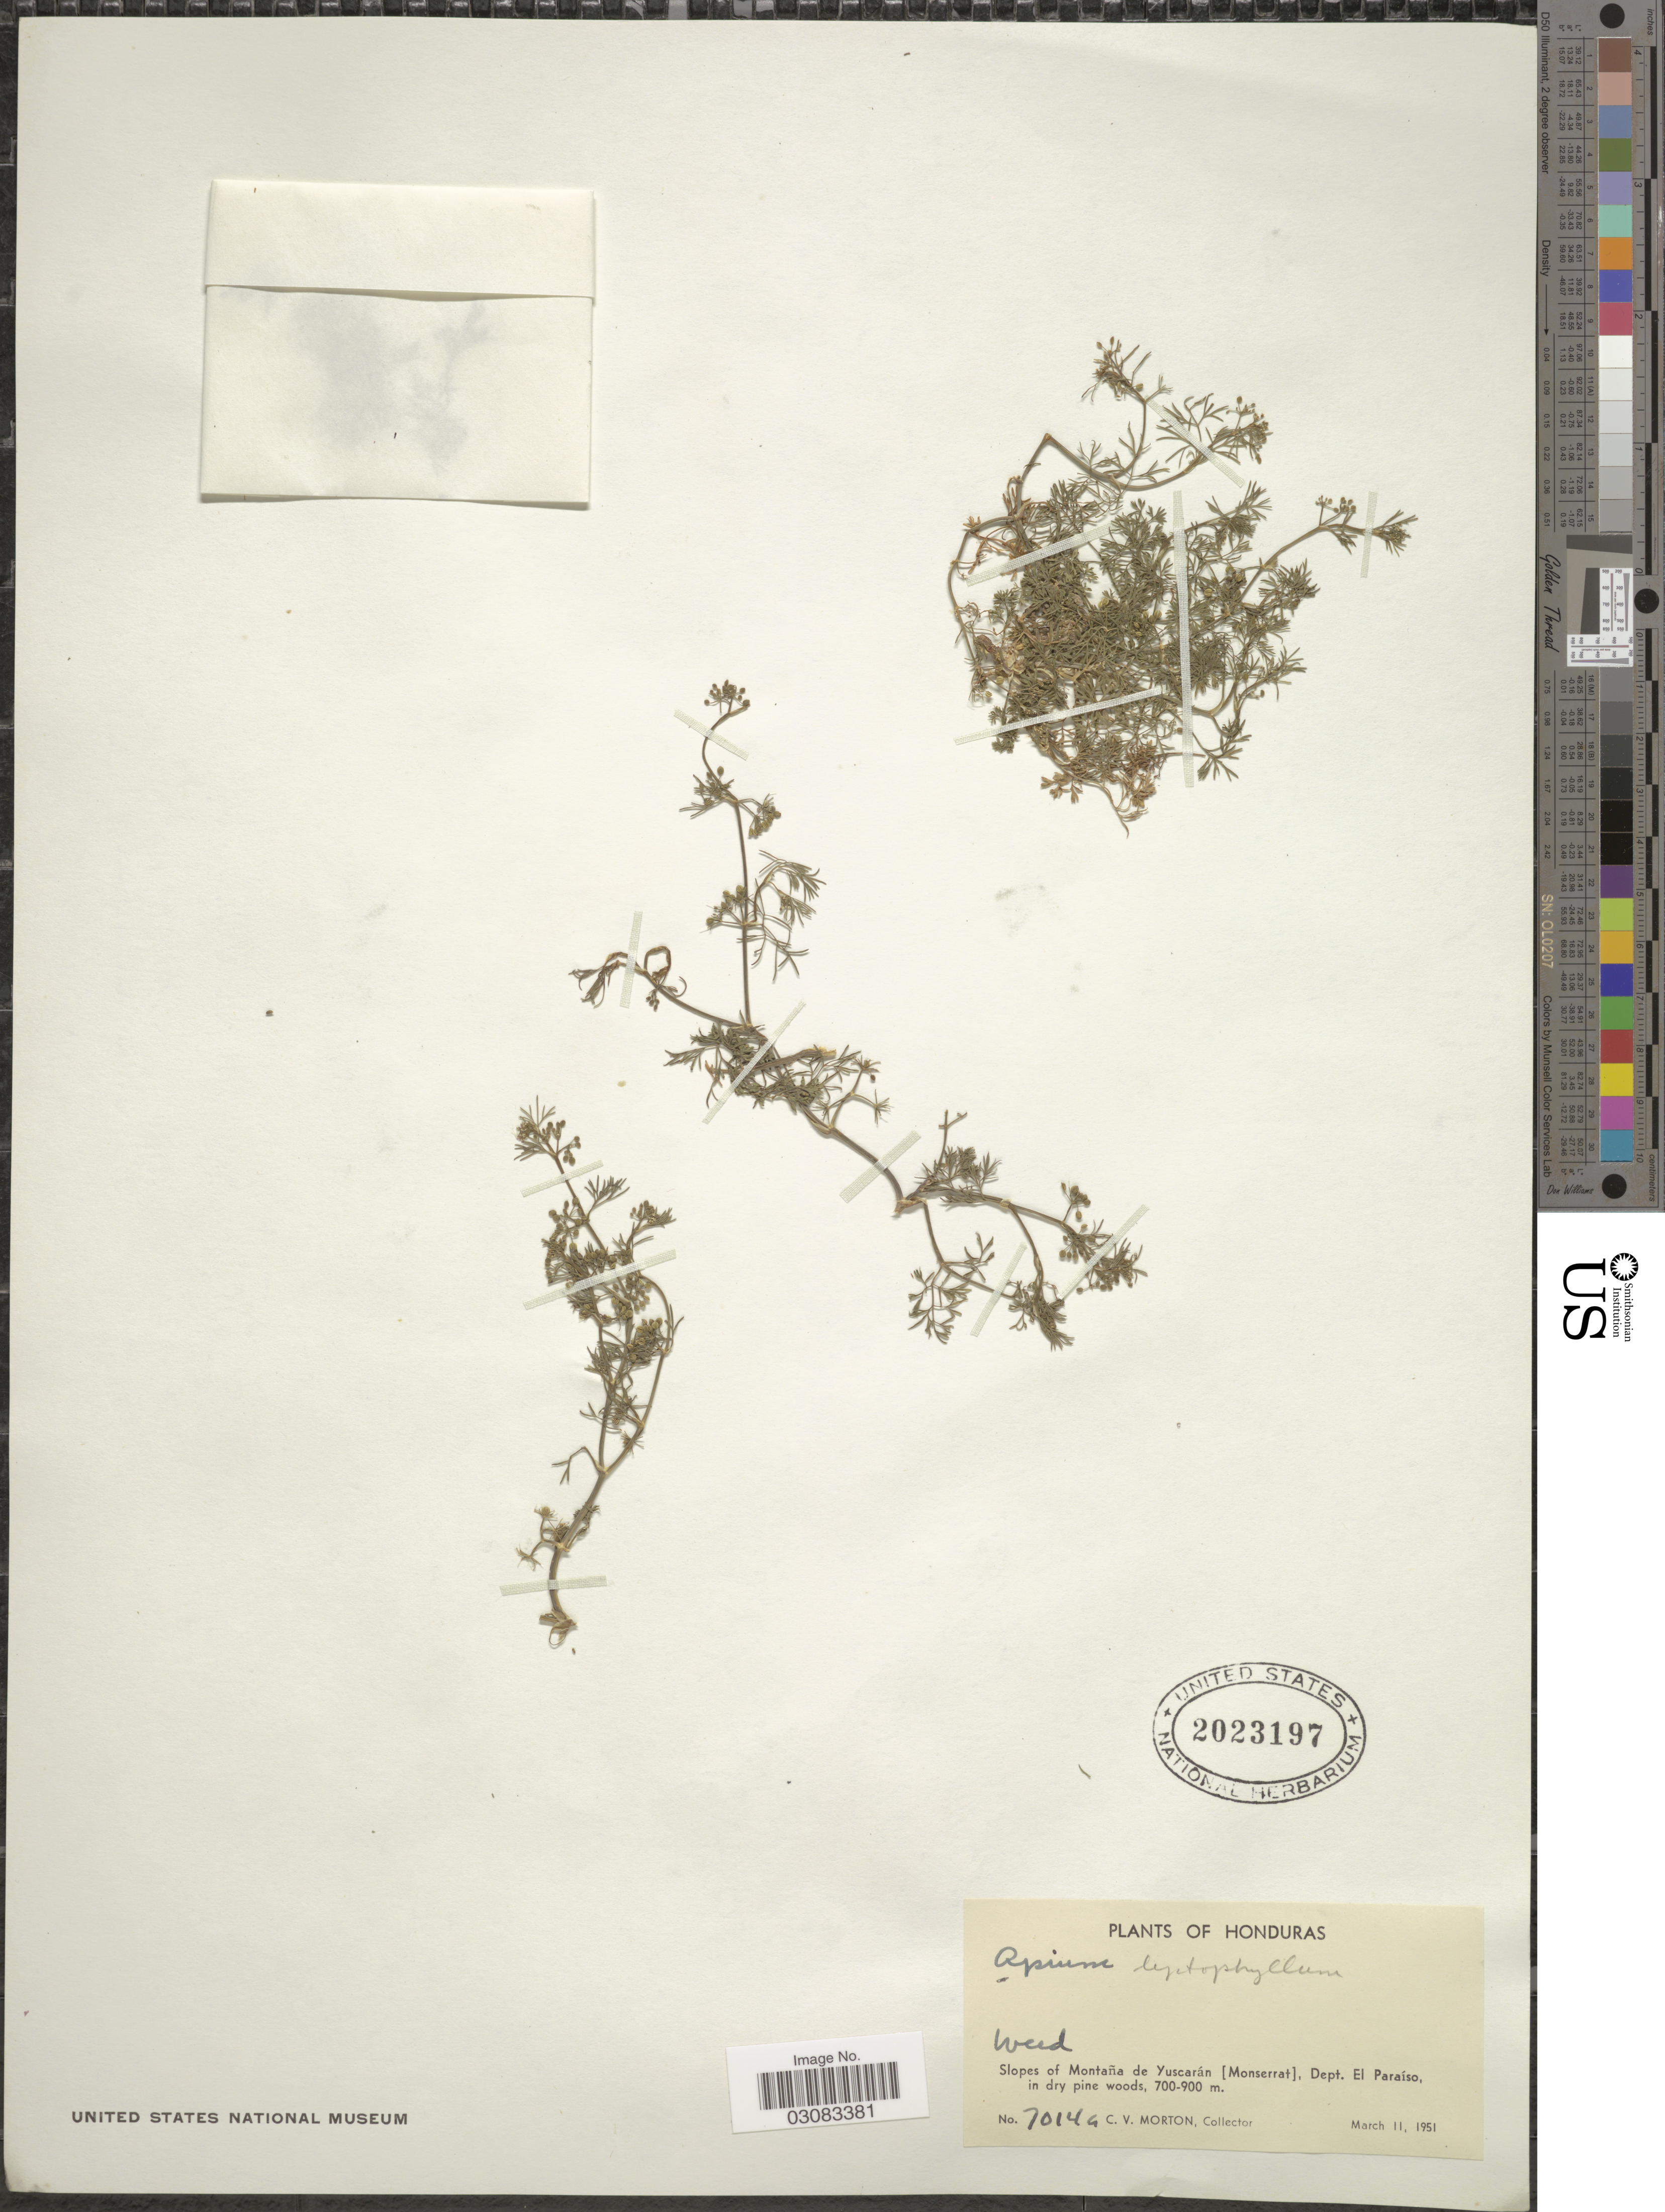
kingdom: Plantae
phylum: Tracheophyta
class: Magnoliopsida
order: Apiales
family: Apiaceae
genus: Cyclospermum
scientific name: Cyclospermum leptophyllum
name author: (Pers.) Sprague ex Britton & P. Wilson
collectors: C. V. Morton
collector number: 7014a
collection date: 1951-03-11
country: Honduras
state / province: El Paraíso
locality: Slopes of Montaña de Yuscarán [Monserrat], Dept. El Paraíso.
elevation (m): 700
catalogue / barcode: US 2023197